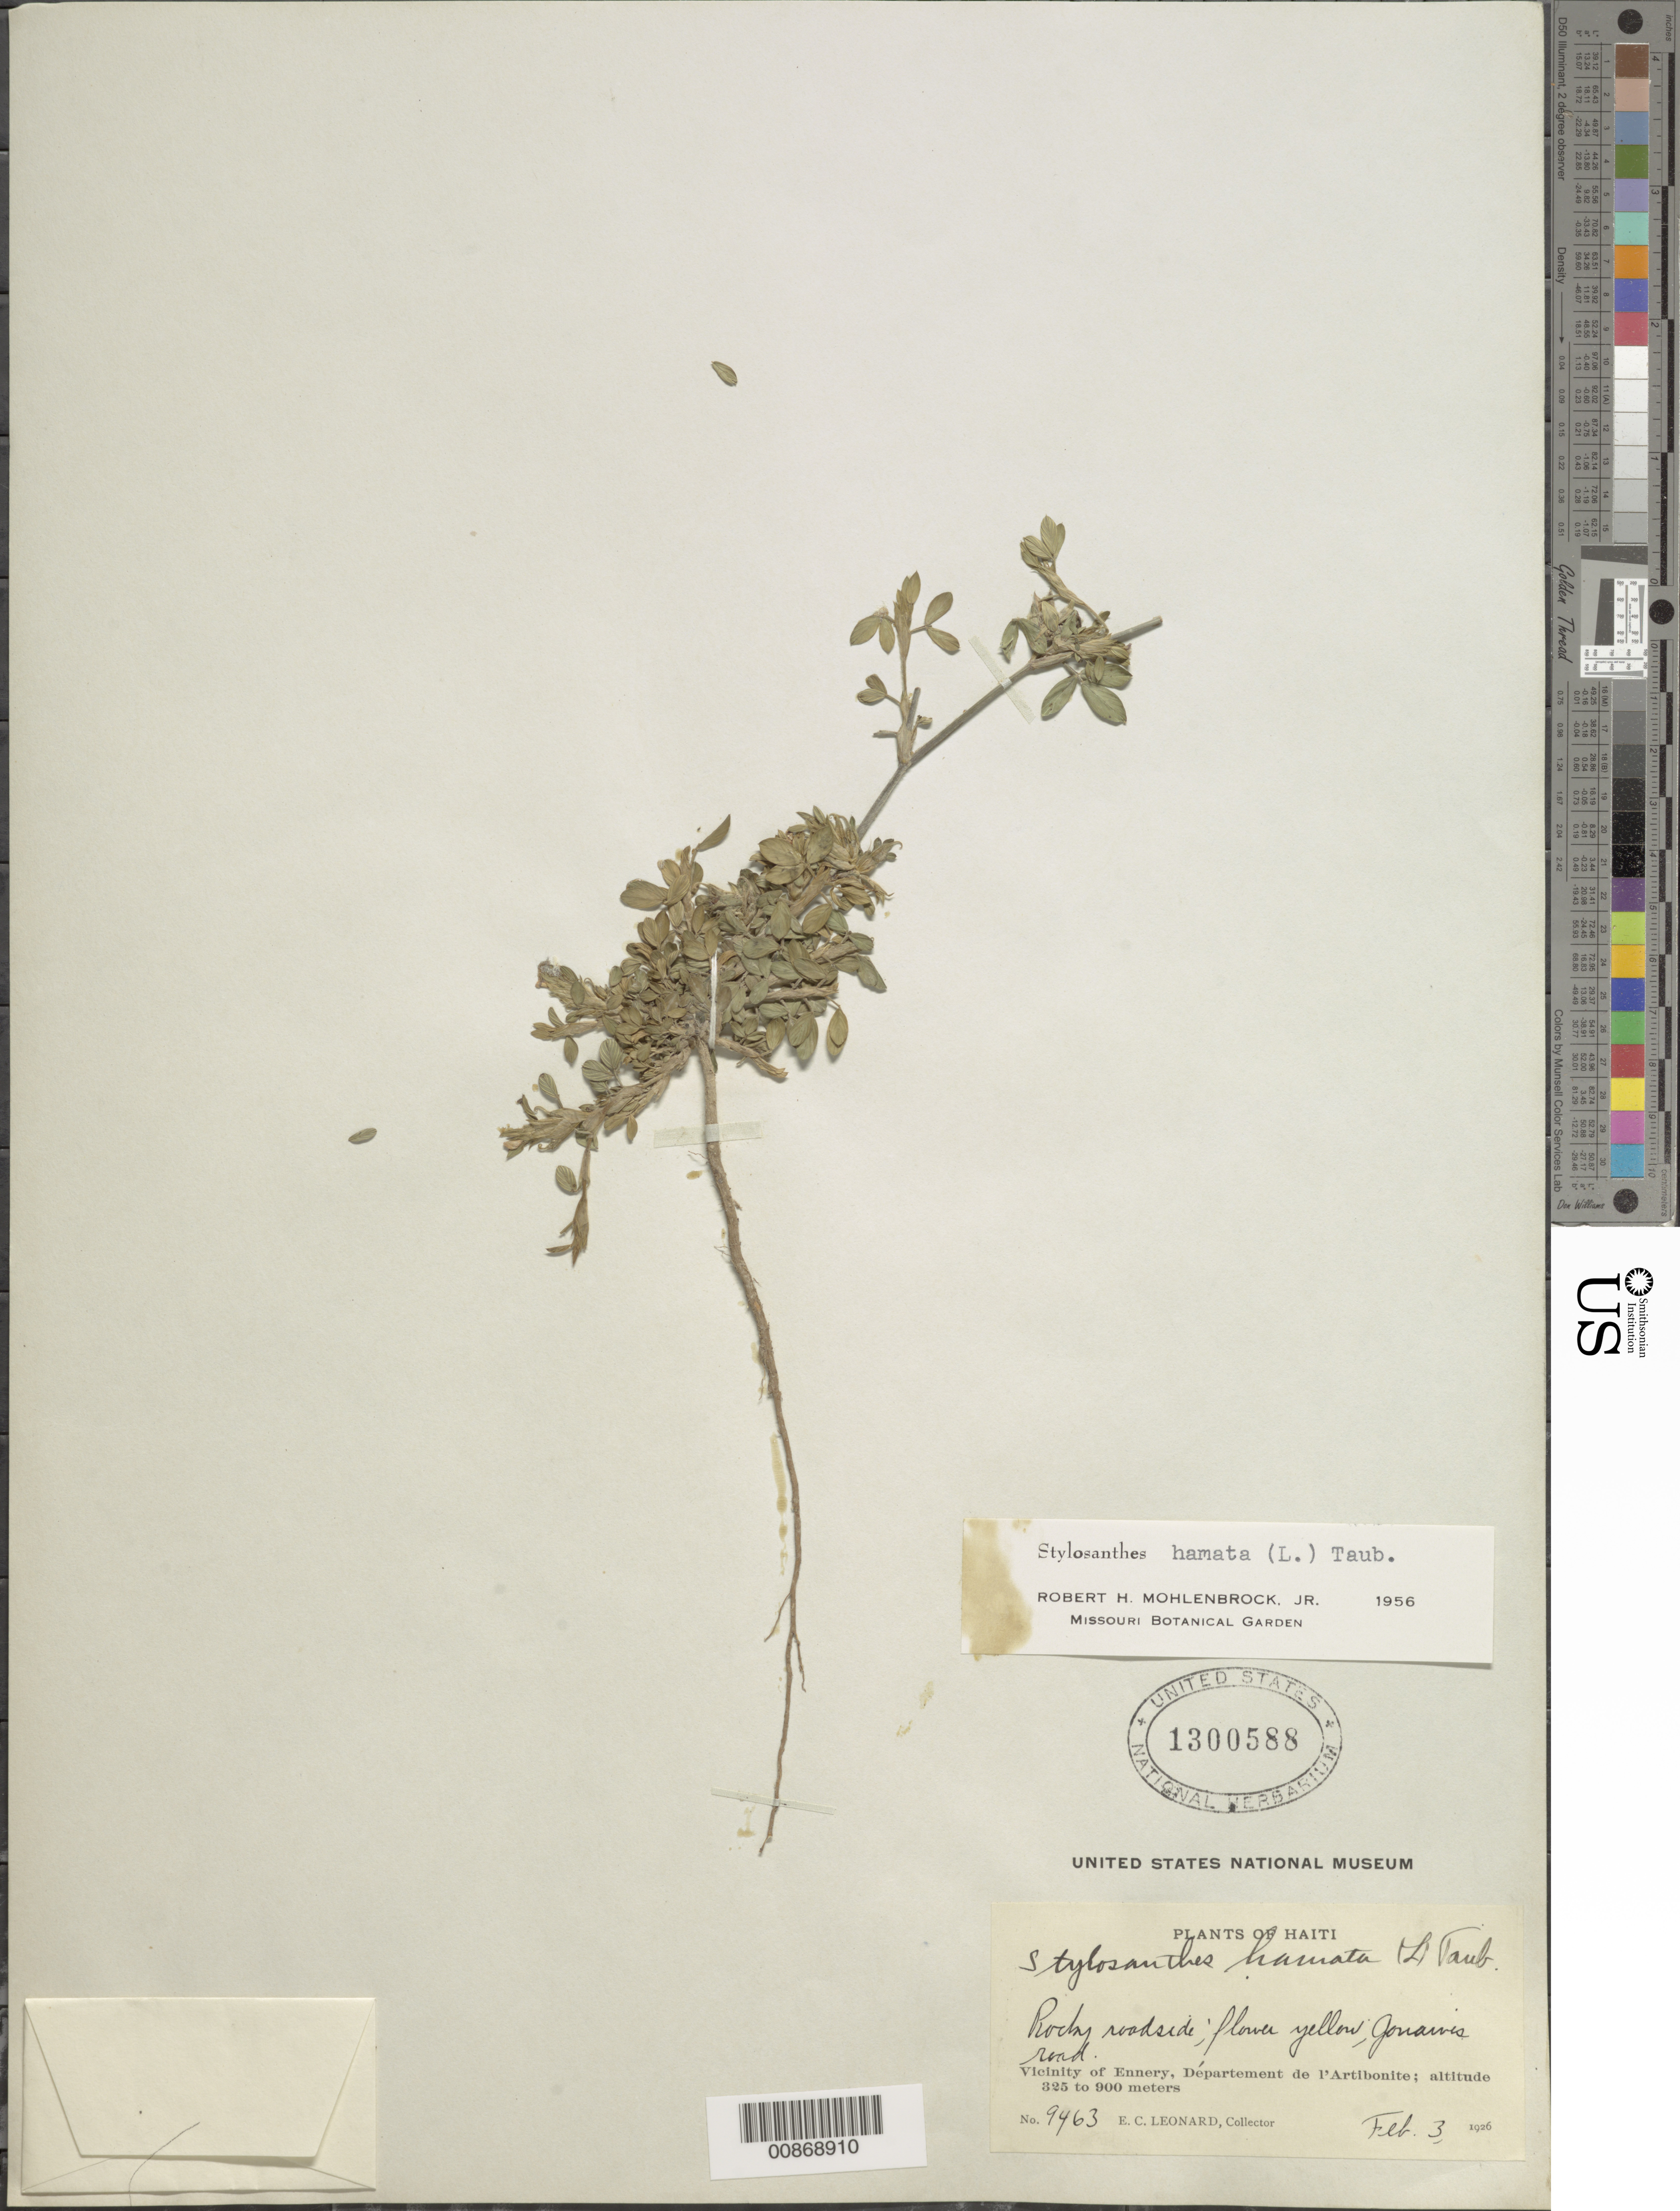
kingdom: Plantae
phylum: Tracheophyta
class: Magnoliopsida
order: Fabales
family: Fabaceae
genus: Stylosanthes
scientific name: Stylosanthes hamata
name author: (L.) Taub.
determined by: Mohlenbrock, Robert H., Jr.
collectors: E. C. Leonard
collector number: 9463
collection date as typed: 03 Feb 1926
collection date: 1926-02-03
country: Haiti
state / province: Artibonite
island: Hispaniola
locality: Vicinity of Ennery. Gonaives road.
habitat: Rocky roadside.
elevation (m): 325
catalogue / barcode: US 1300588